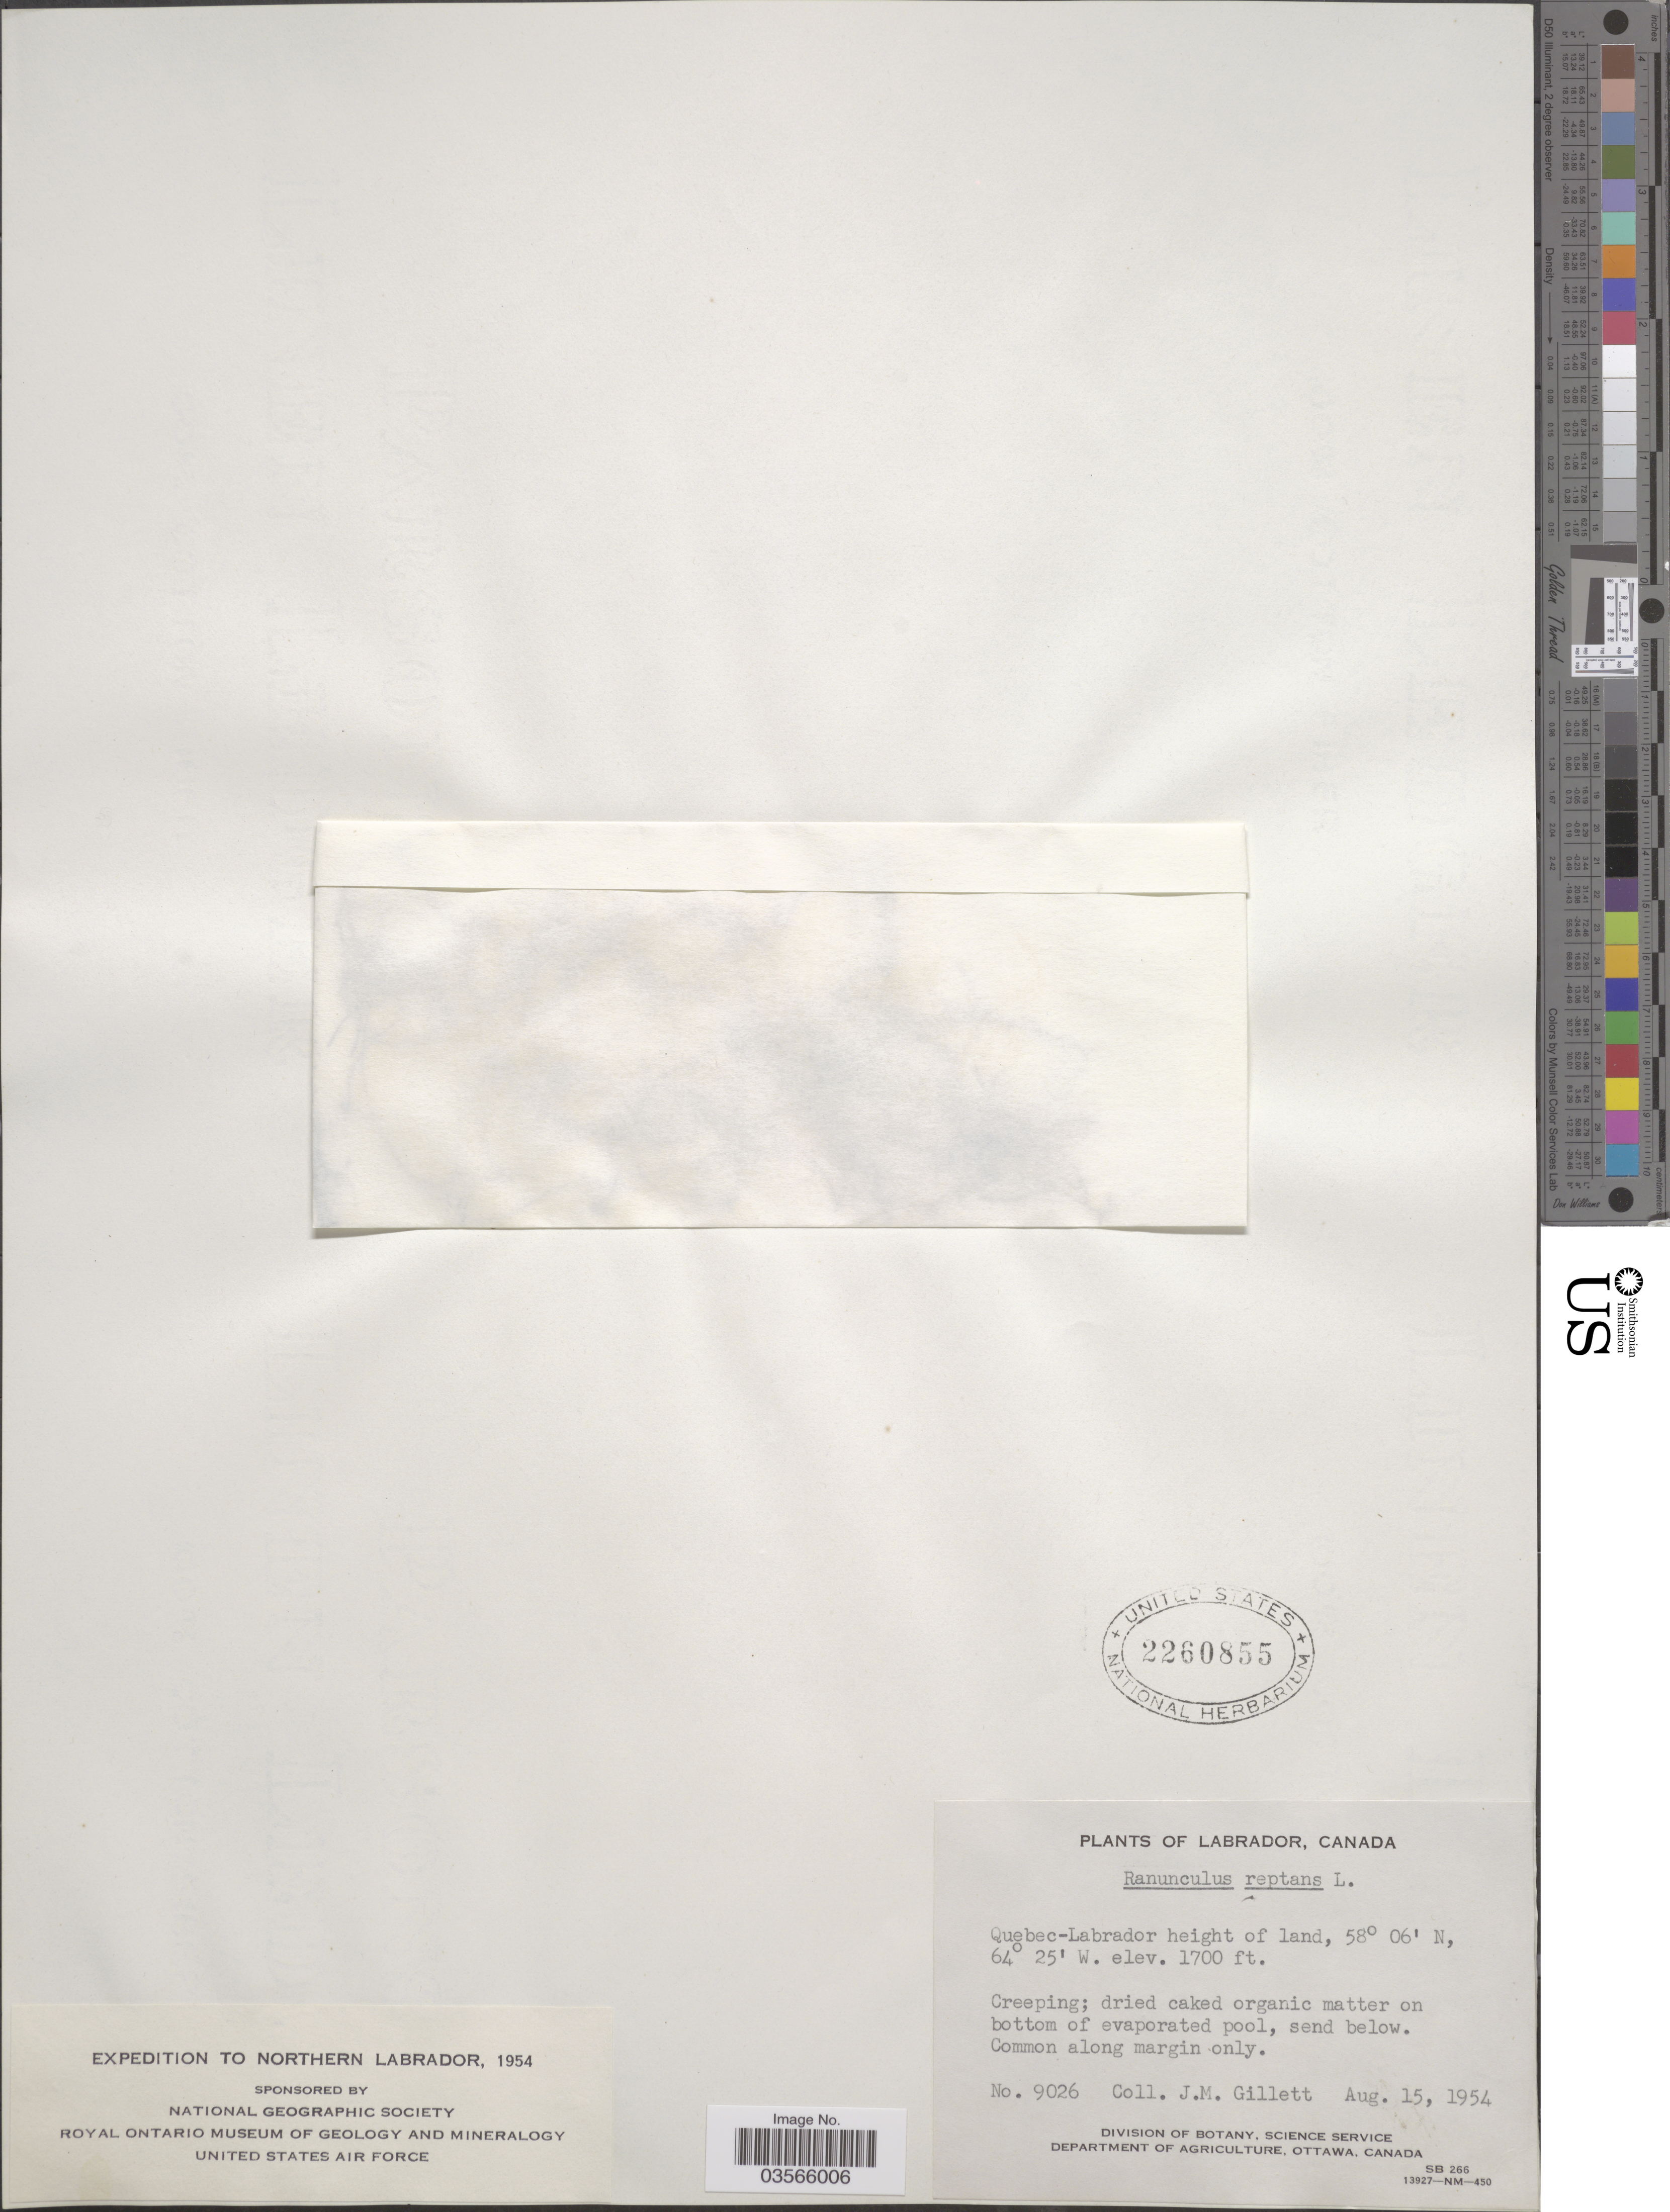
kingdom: Plantae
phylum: Tracheophyta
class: Magnoliopsida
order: Ranunculales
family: Ranunculaceae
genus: Ranunculus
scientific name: Ranunculus flammula var. filiformis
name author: (Michx.) Hook.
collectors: J. M. Gillett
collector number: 9026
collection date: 1954-08-15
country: Canada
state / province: Newfoundland and Labrador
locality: Northern Labrador. Labrador. Quebec-Labrador height of land.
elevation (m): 518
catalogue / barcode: US 2260855